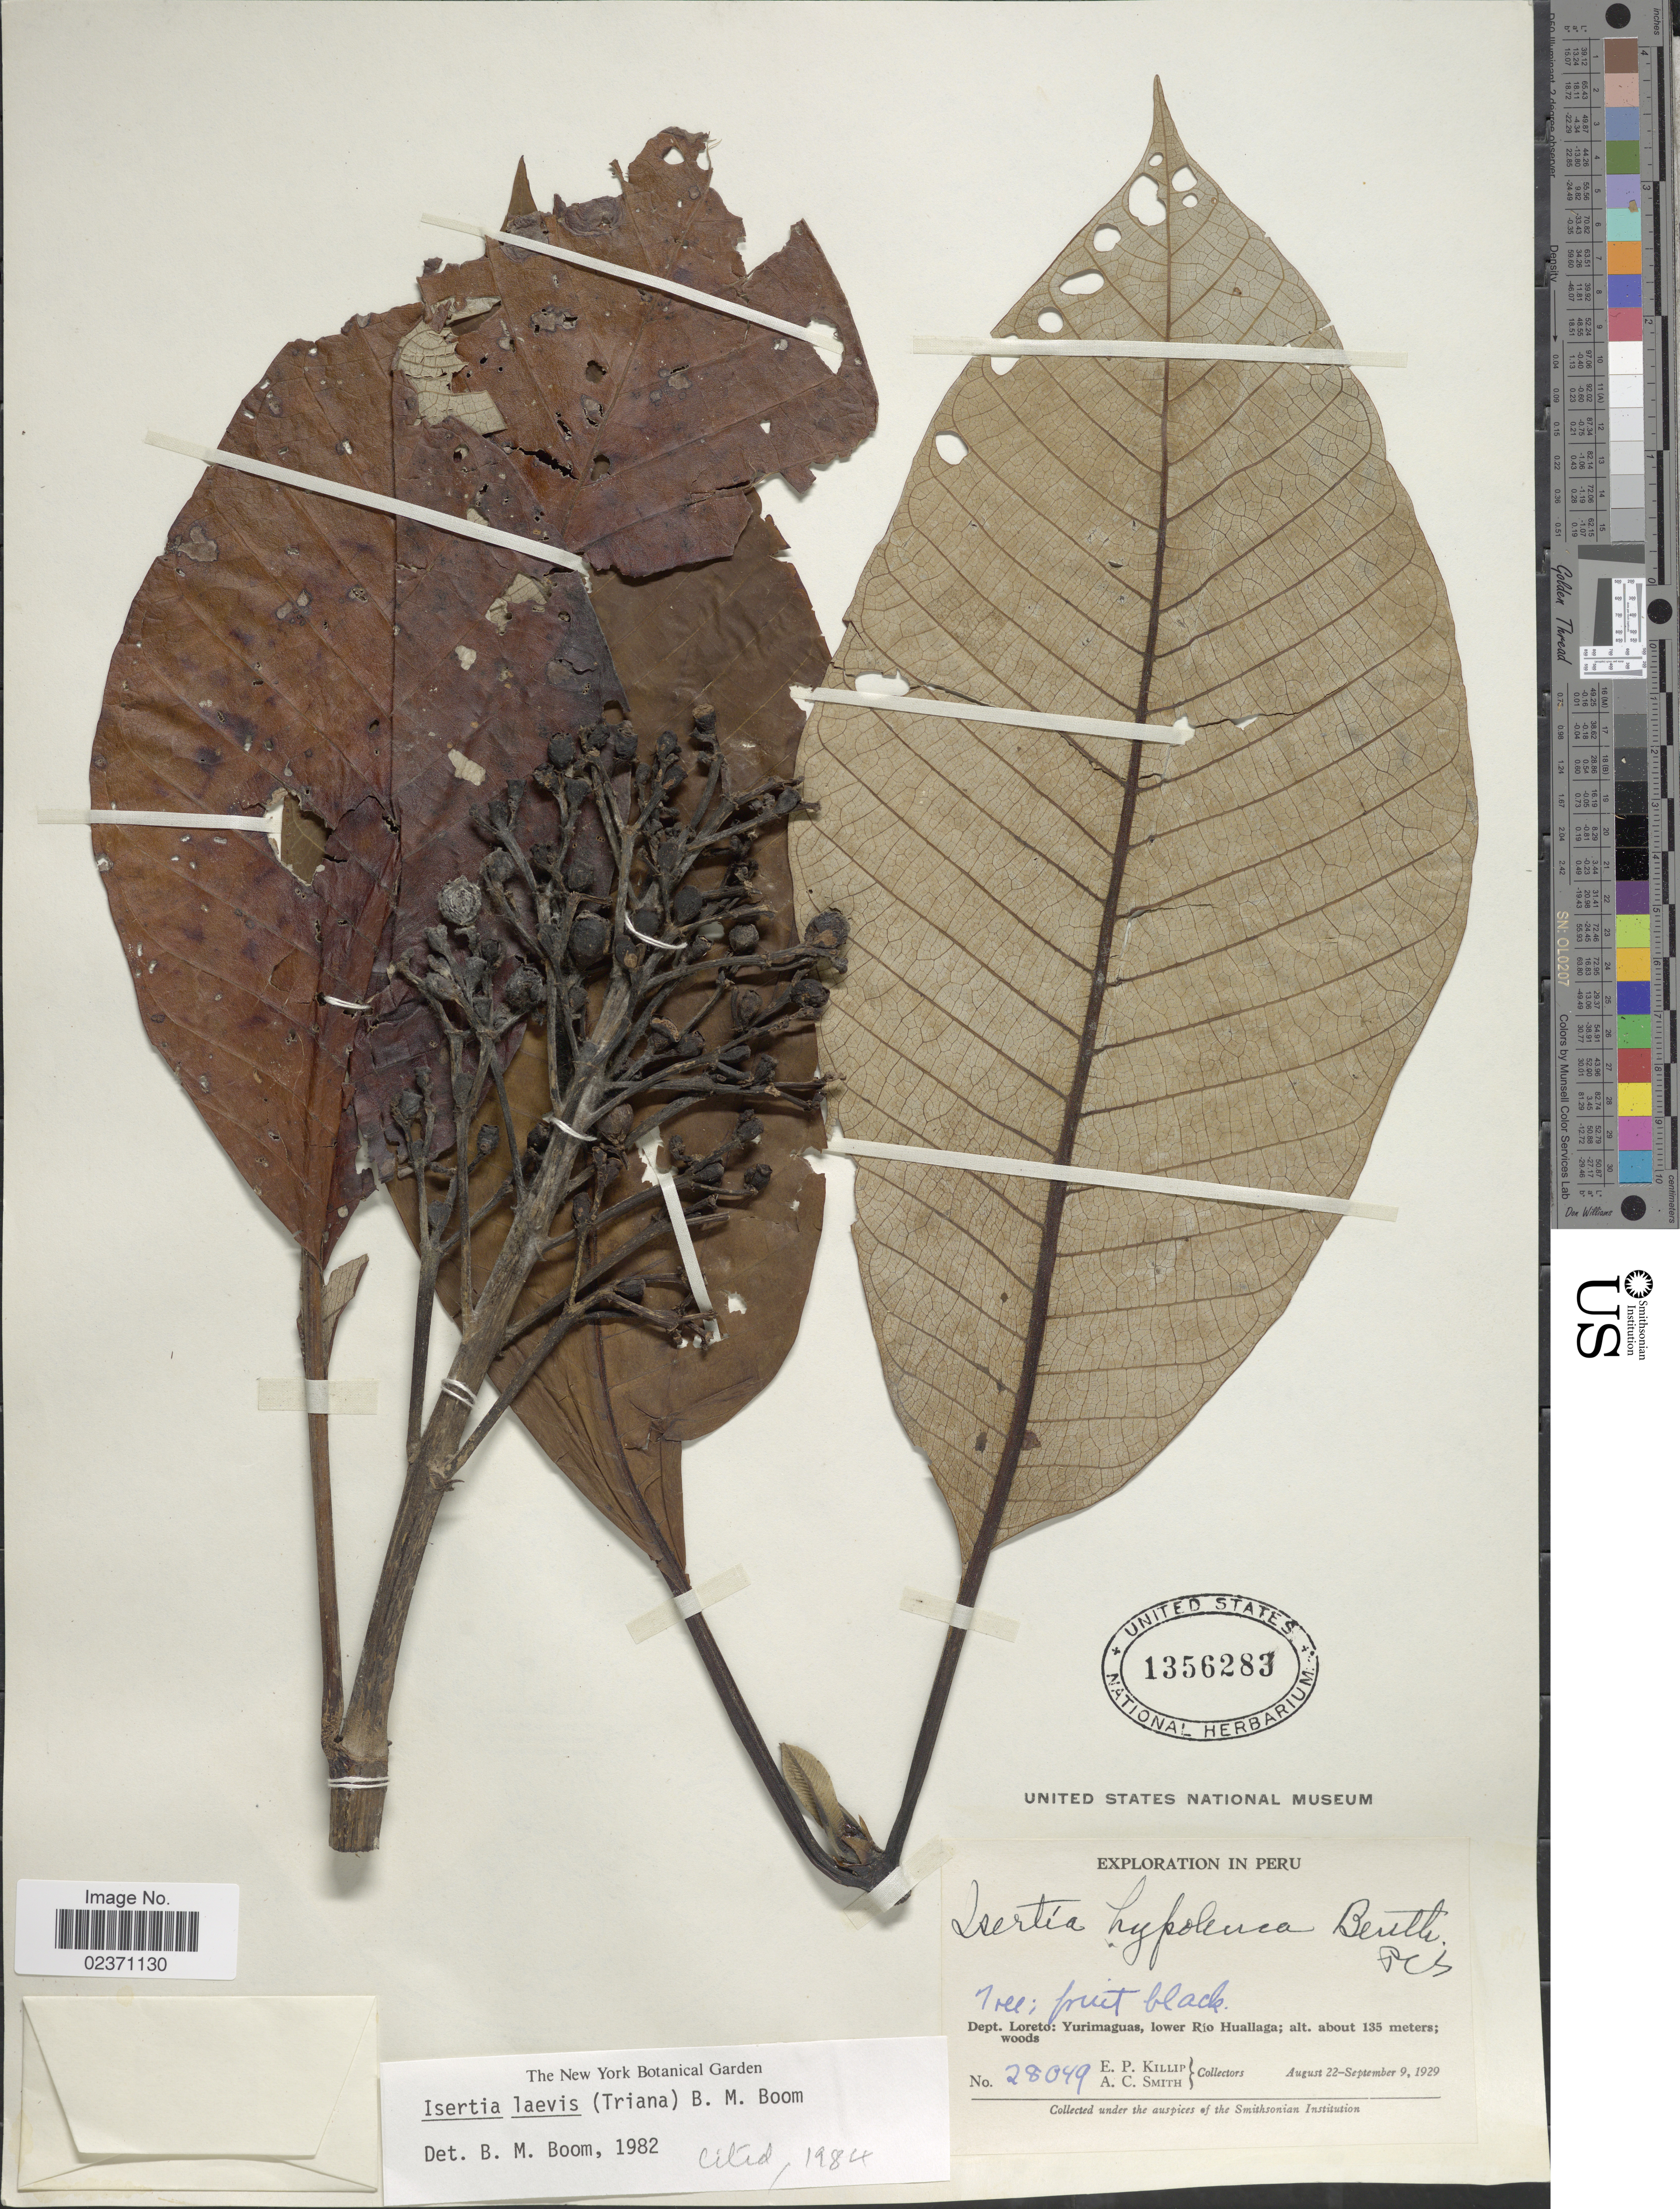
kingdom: Plantae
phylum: Tracheophyta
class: Magnoliopsida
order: Gentianales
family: Rubiaceae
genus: Isertia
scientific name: Isertia laevis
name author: (Triana) B.M. Boom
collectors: E. P. Killip & A. C. Smith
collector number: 28049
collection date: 1929-08-22/1929-09-09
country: Peru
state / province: Loreto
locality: Dept. Loreto: Yurimaguas, lower Rio Huallaga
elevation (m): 135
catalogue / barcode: US 1356283